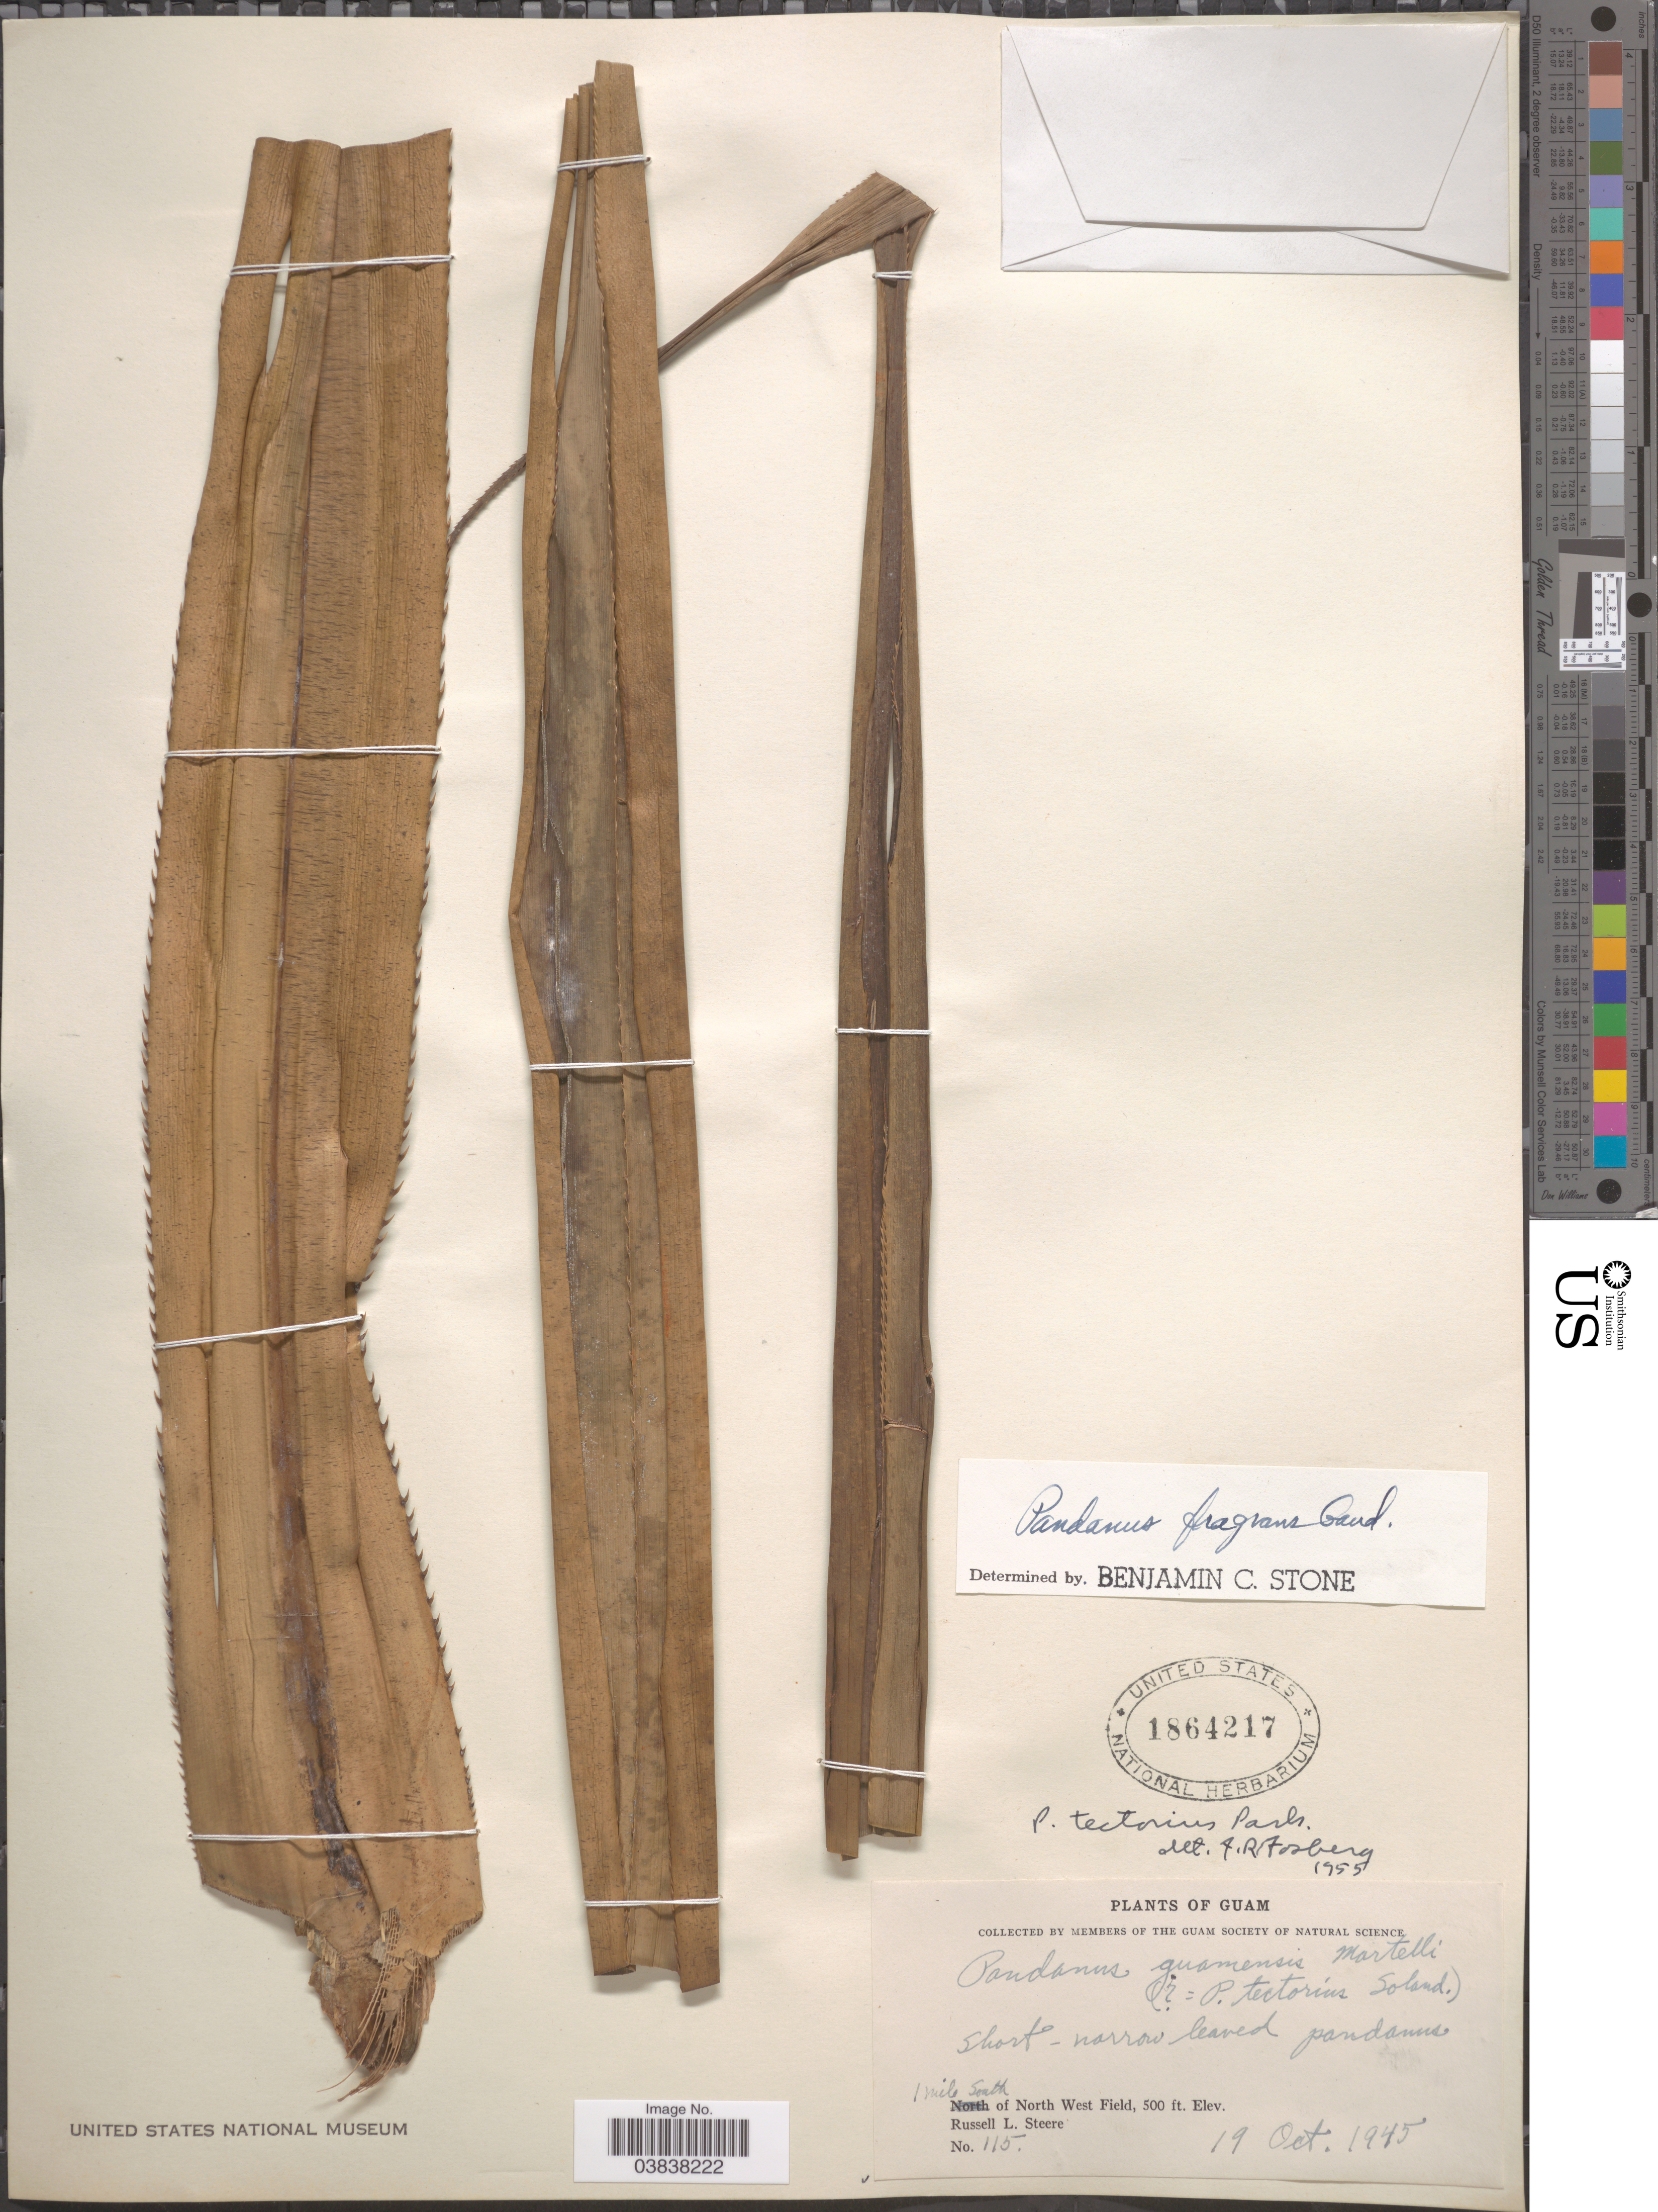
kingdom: Plantae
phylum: Tracheophyta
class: Liliopsida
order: Pandanales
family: Pandanaceae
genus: Pandanus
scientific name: Pandanus tectorius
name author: Parkinson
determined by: Strong, Mark T., (BOT), Smithsonian Institution - National Museum of Natural History (UNITED STATES)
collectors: R. L. Steere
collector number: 115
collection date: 1945-10-19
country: Guam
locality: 1 mile south of North West Field.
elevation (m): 152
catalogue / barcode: US 1864217